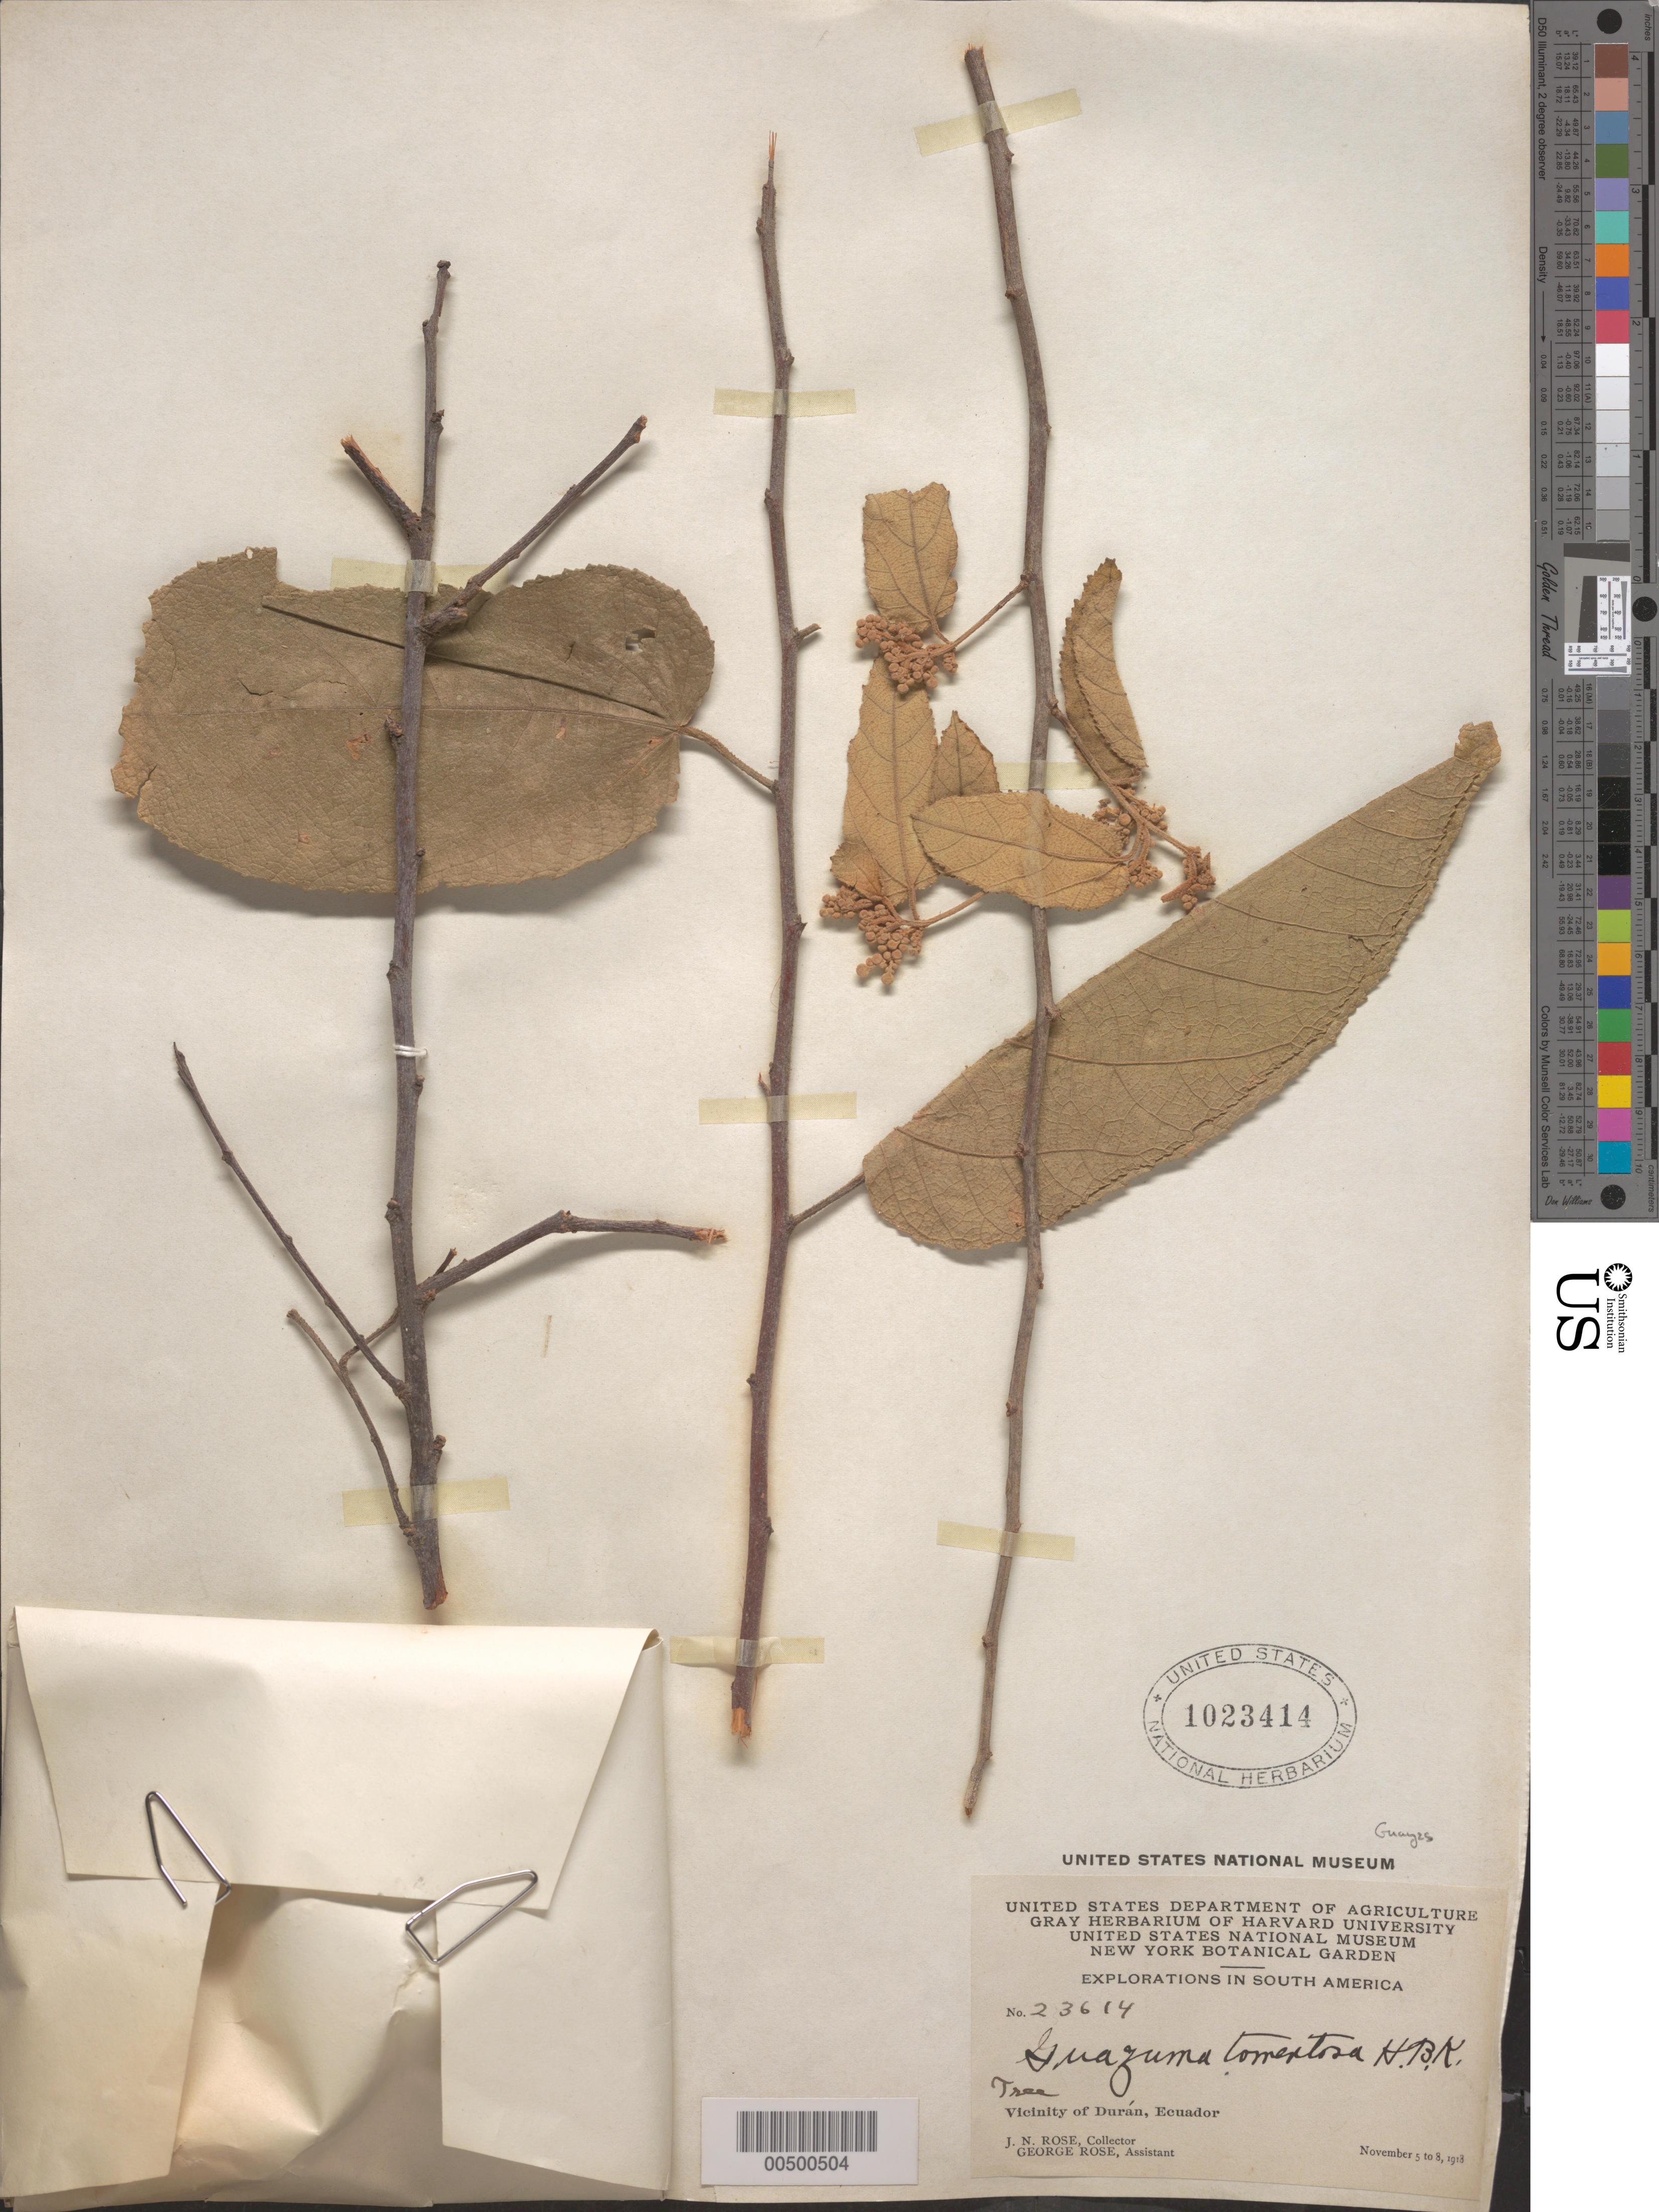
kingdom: Plantae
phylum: Tracheophyta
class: Magnoliopsida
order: Malvales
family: Malvaceae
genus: Guazuma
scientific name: Guazuma ulmifolia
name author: Lam.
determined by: Dorr, L. J., (BOT), Smithsonian Institution - National Museum of Natural History (UNITED STATES)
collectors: J. N. Rose & G. Rose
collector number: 23614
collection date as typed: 05 Nov 1918 to 08 Nov 1918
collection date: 1918-11-05/1918-11-08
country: Ecuador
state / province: Guayas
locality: Vicinity of Durán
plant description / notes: NY, US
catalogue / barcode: US 1023414